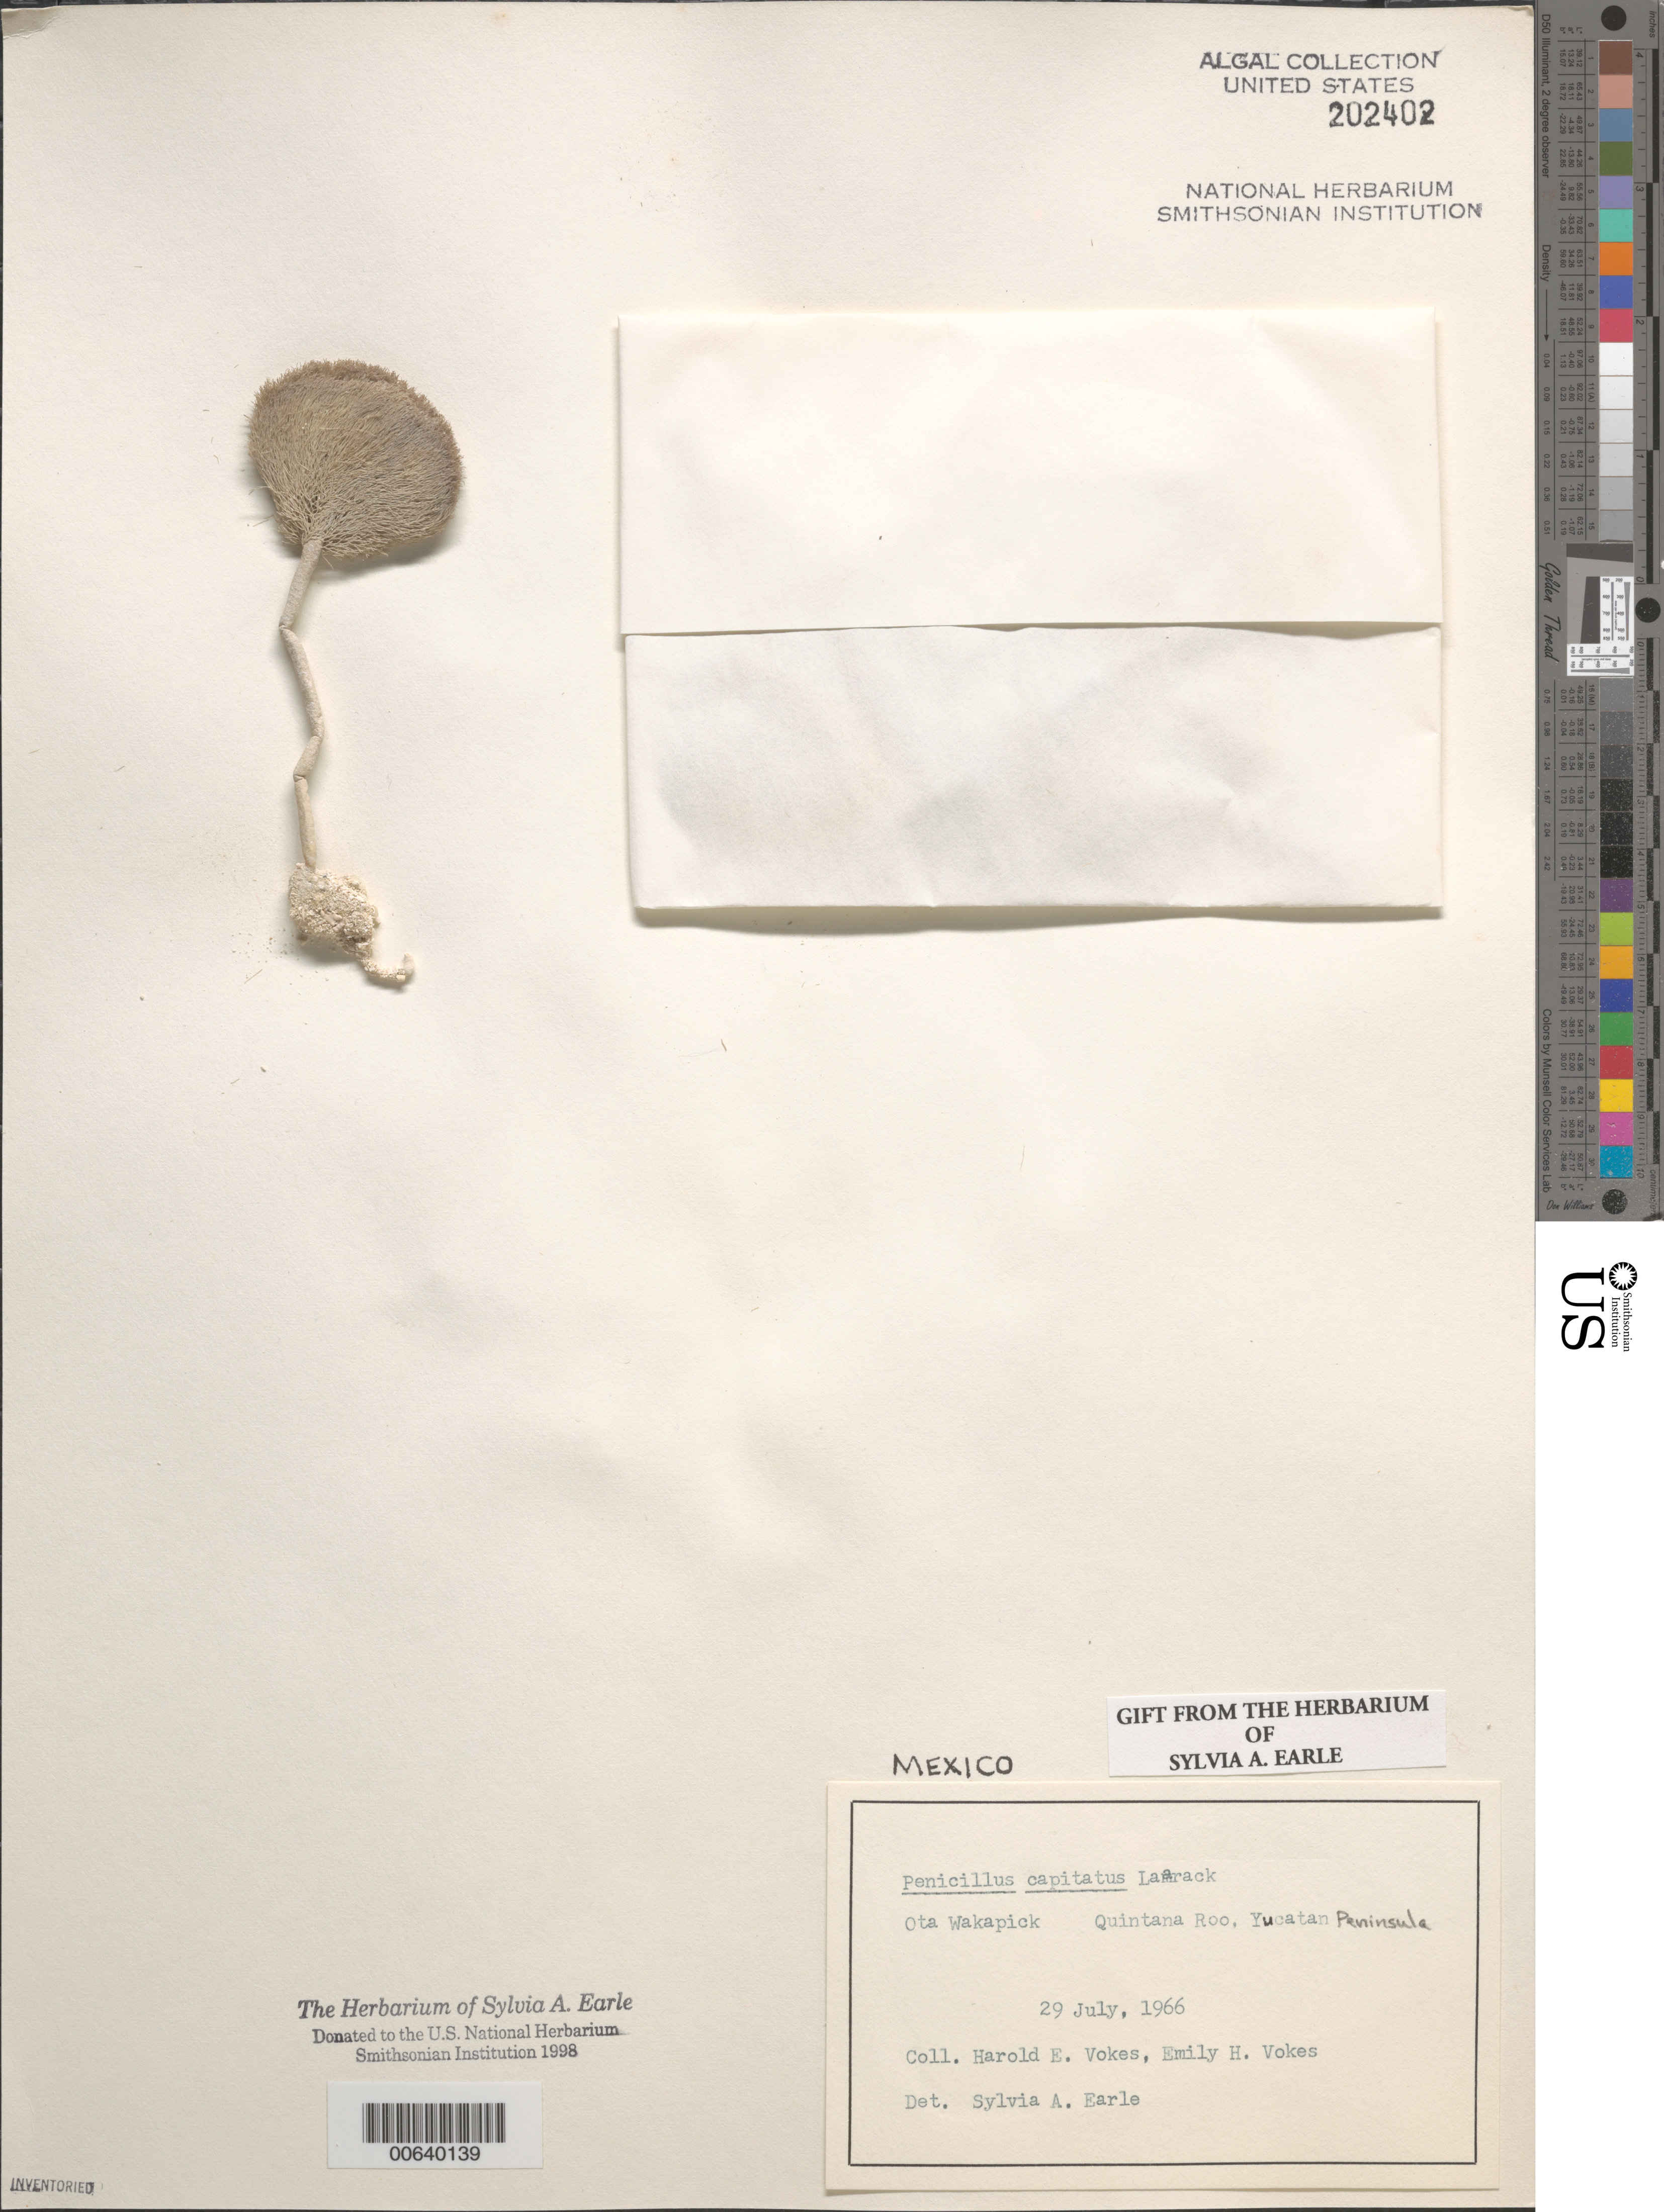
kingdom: Plantae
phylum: Chlorophyta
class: Ulvophyceae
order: Bryopsidales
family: Udoteaceae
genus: Penicillus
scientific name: Penicillus capitatus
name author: Lam.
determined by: Earle, S. A.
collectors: H. Vokes & E. Vokes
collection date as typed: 29 Jul 1966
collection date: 1966-07-29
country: Mexico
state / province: Quintana Roo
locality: Ota Wakapick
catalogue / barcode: US 202402